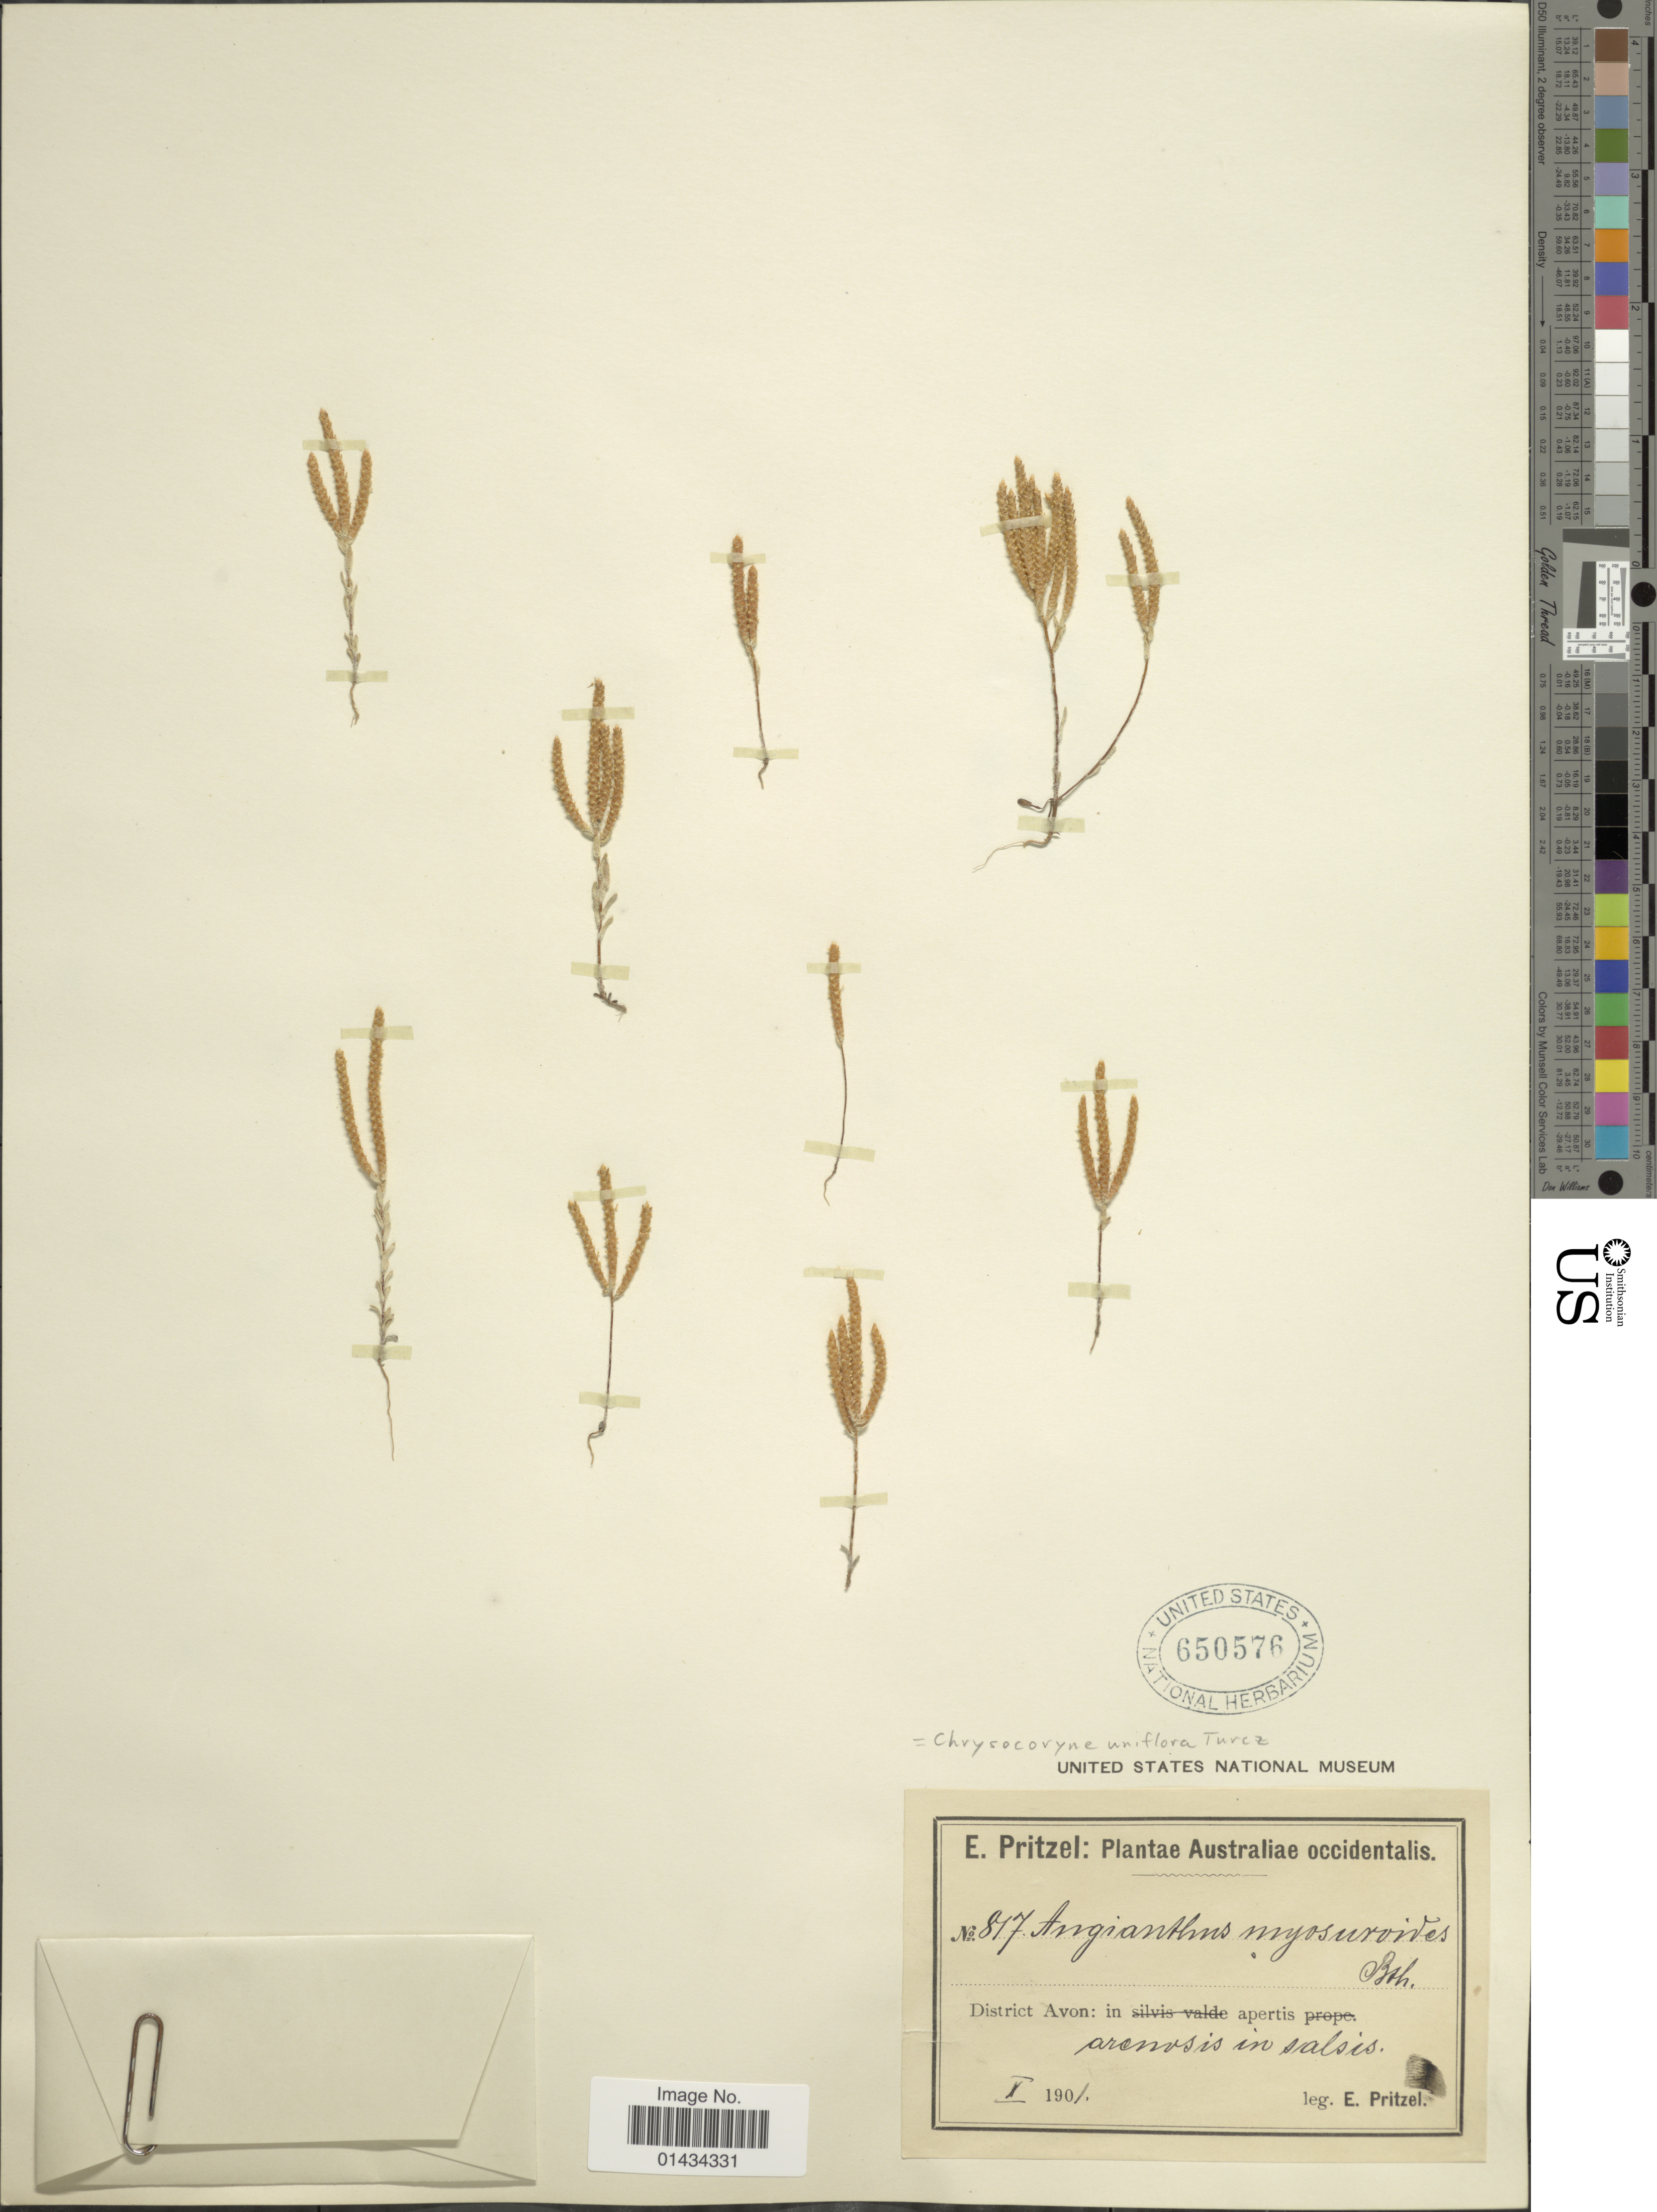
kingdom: Plantae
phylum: Tracheophyta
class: Magnoliopsida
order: Asterales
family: Asteraceae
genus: Angianthus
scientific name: Angianthus myosuroides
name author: (A. Gray) Benth.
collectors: E. G. Pritzel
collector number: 817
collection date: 1901-10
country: Australia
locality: District Avon: in apertis, aronosis in salsis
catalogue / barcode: US 650576